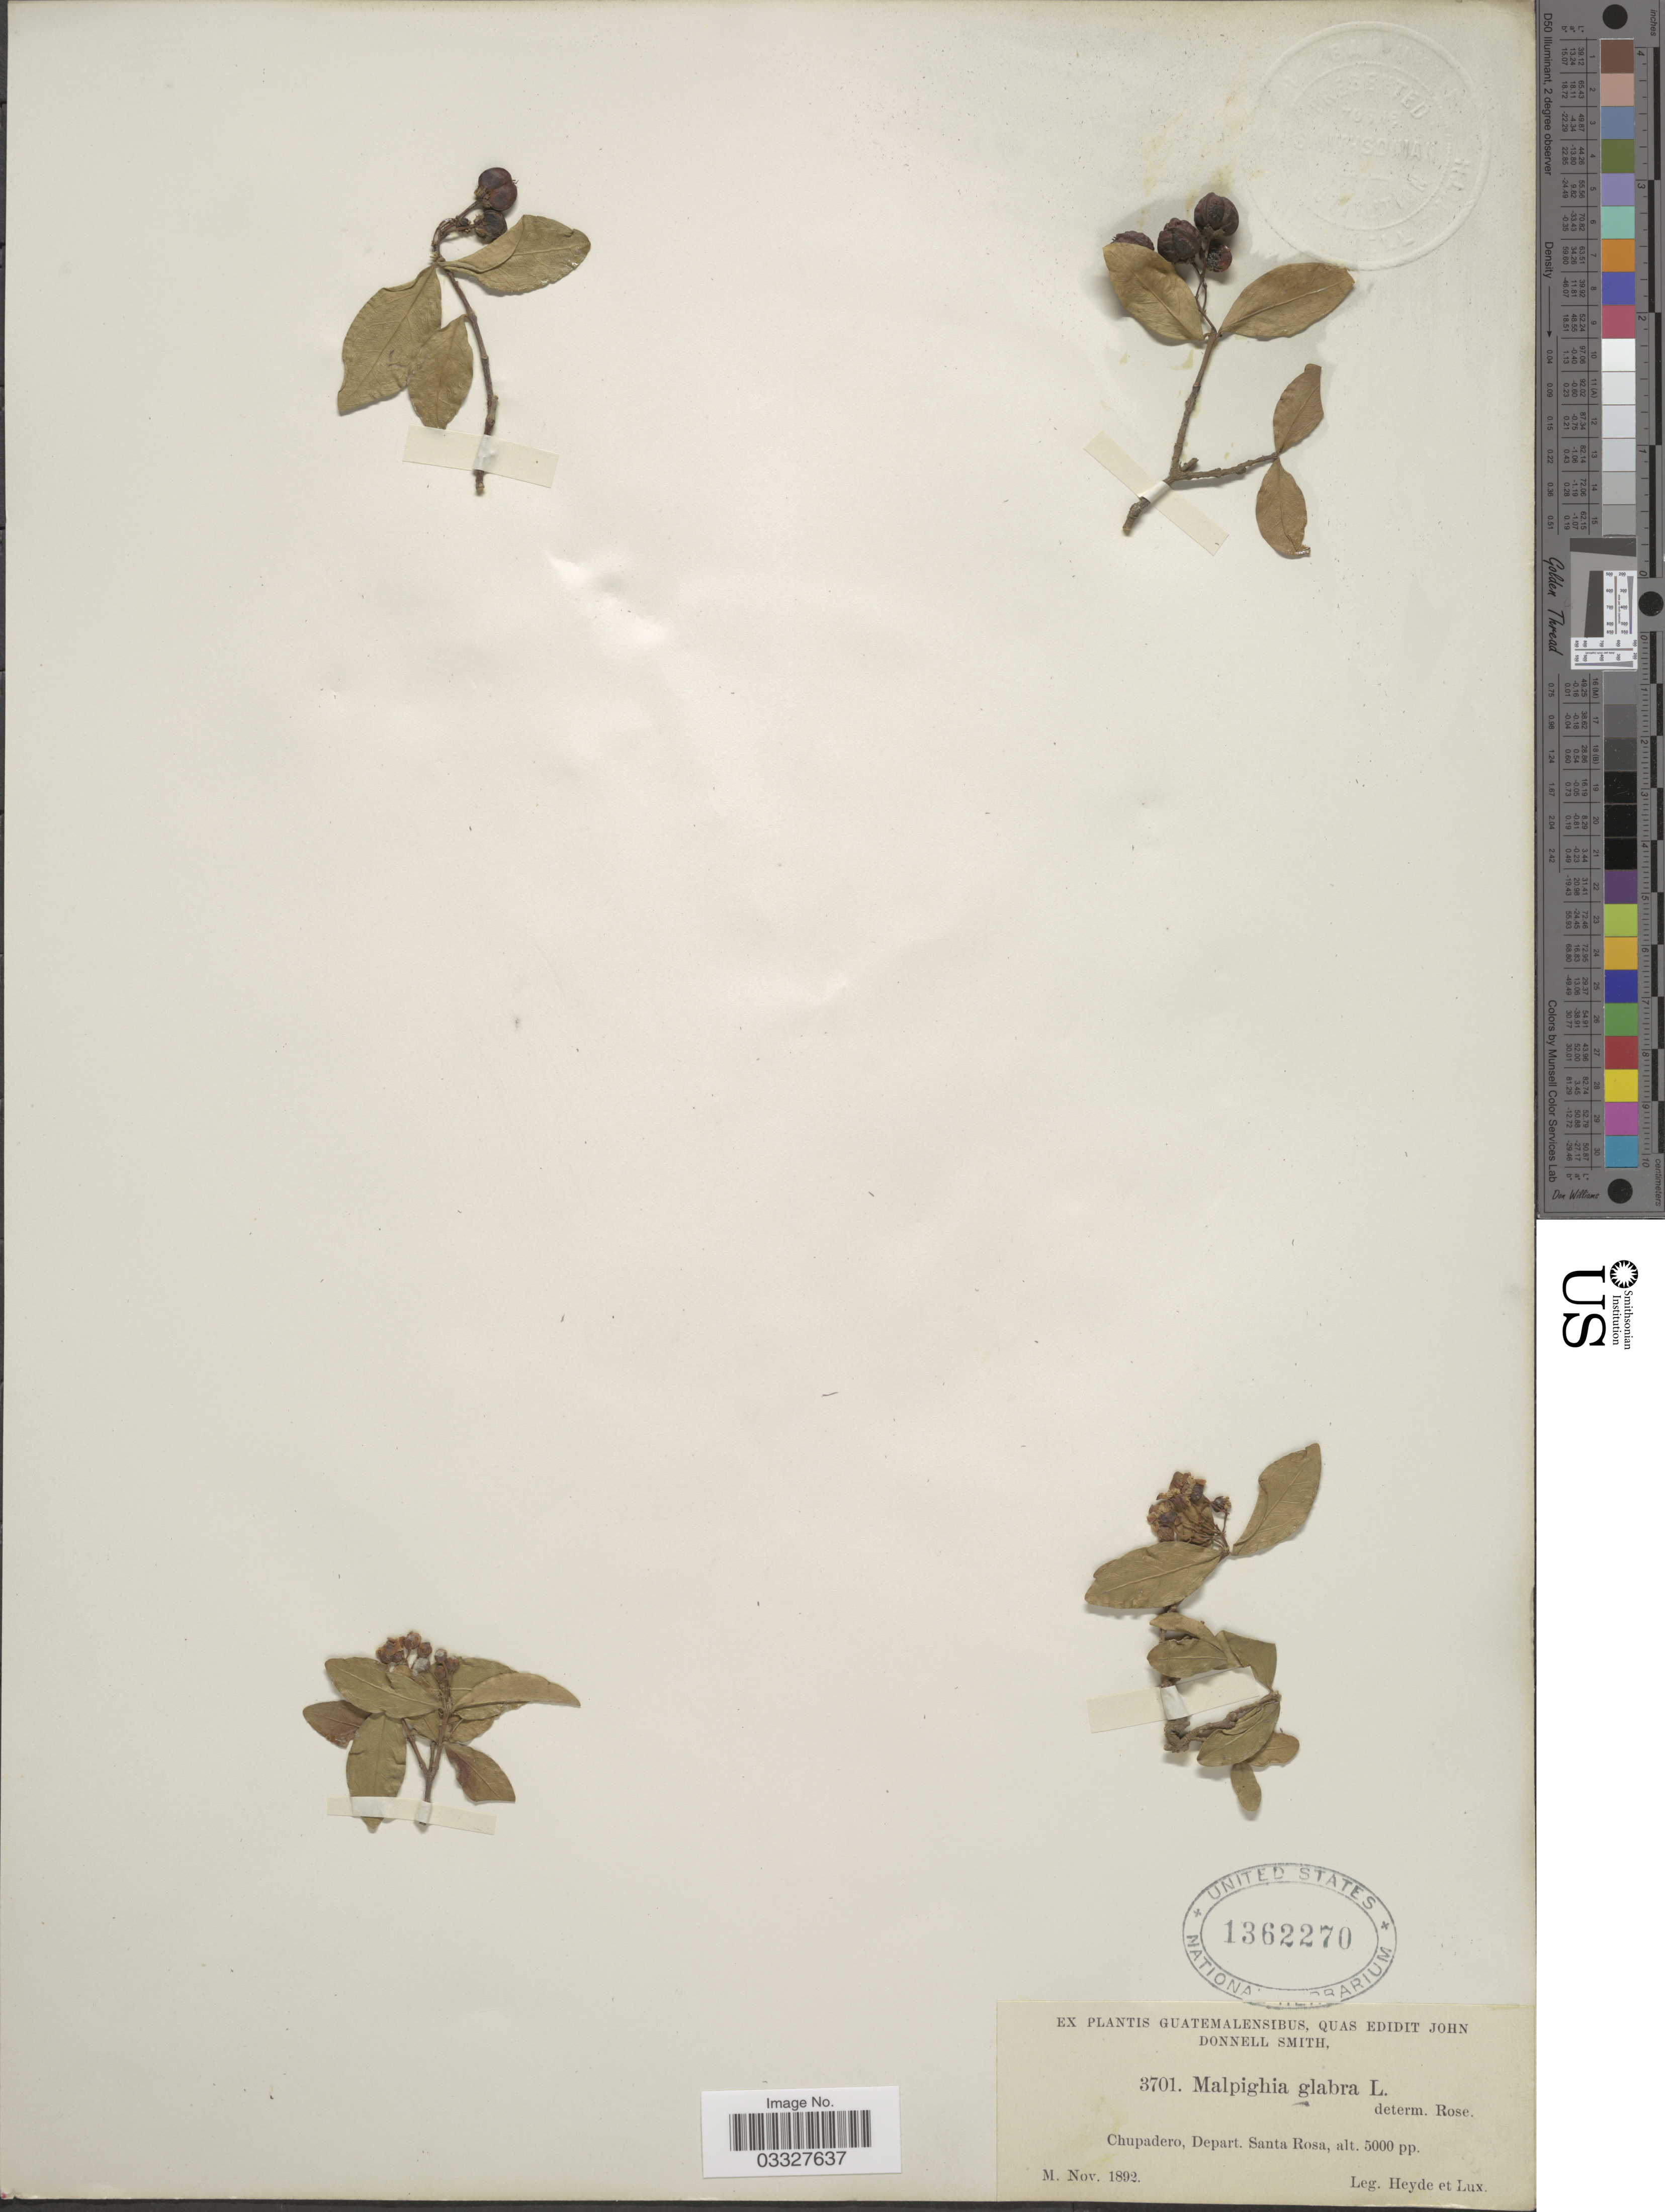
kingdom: Plantae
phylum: Tracheophyta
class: Magnoliopsida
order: Malpighiales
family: Malpighiaceae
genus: Malpighia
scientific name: Malpighia glabra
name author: L.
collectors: Heyde & Lux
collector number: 3701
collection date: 1892-11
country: Guatemala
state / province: Santa Rosa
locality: Chupadero, Depart. Santa Rosa.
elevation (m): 1524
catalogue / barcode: US 1362270